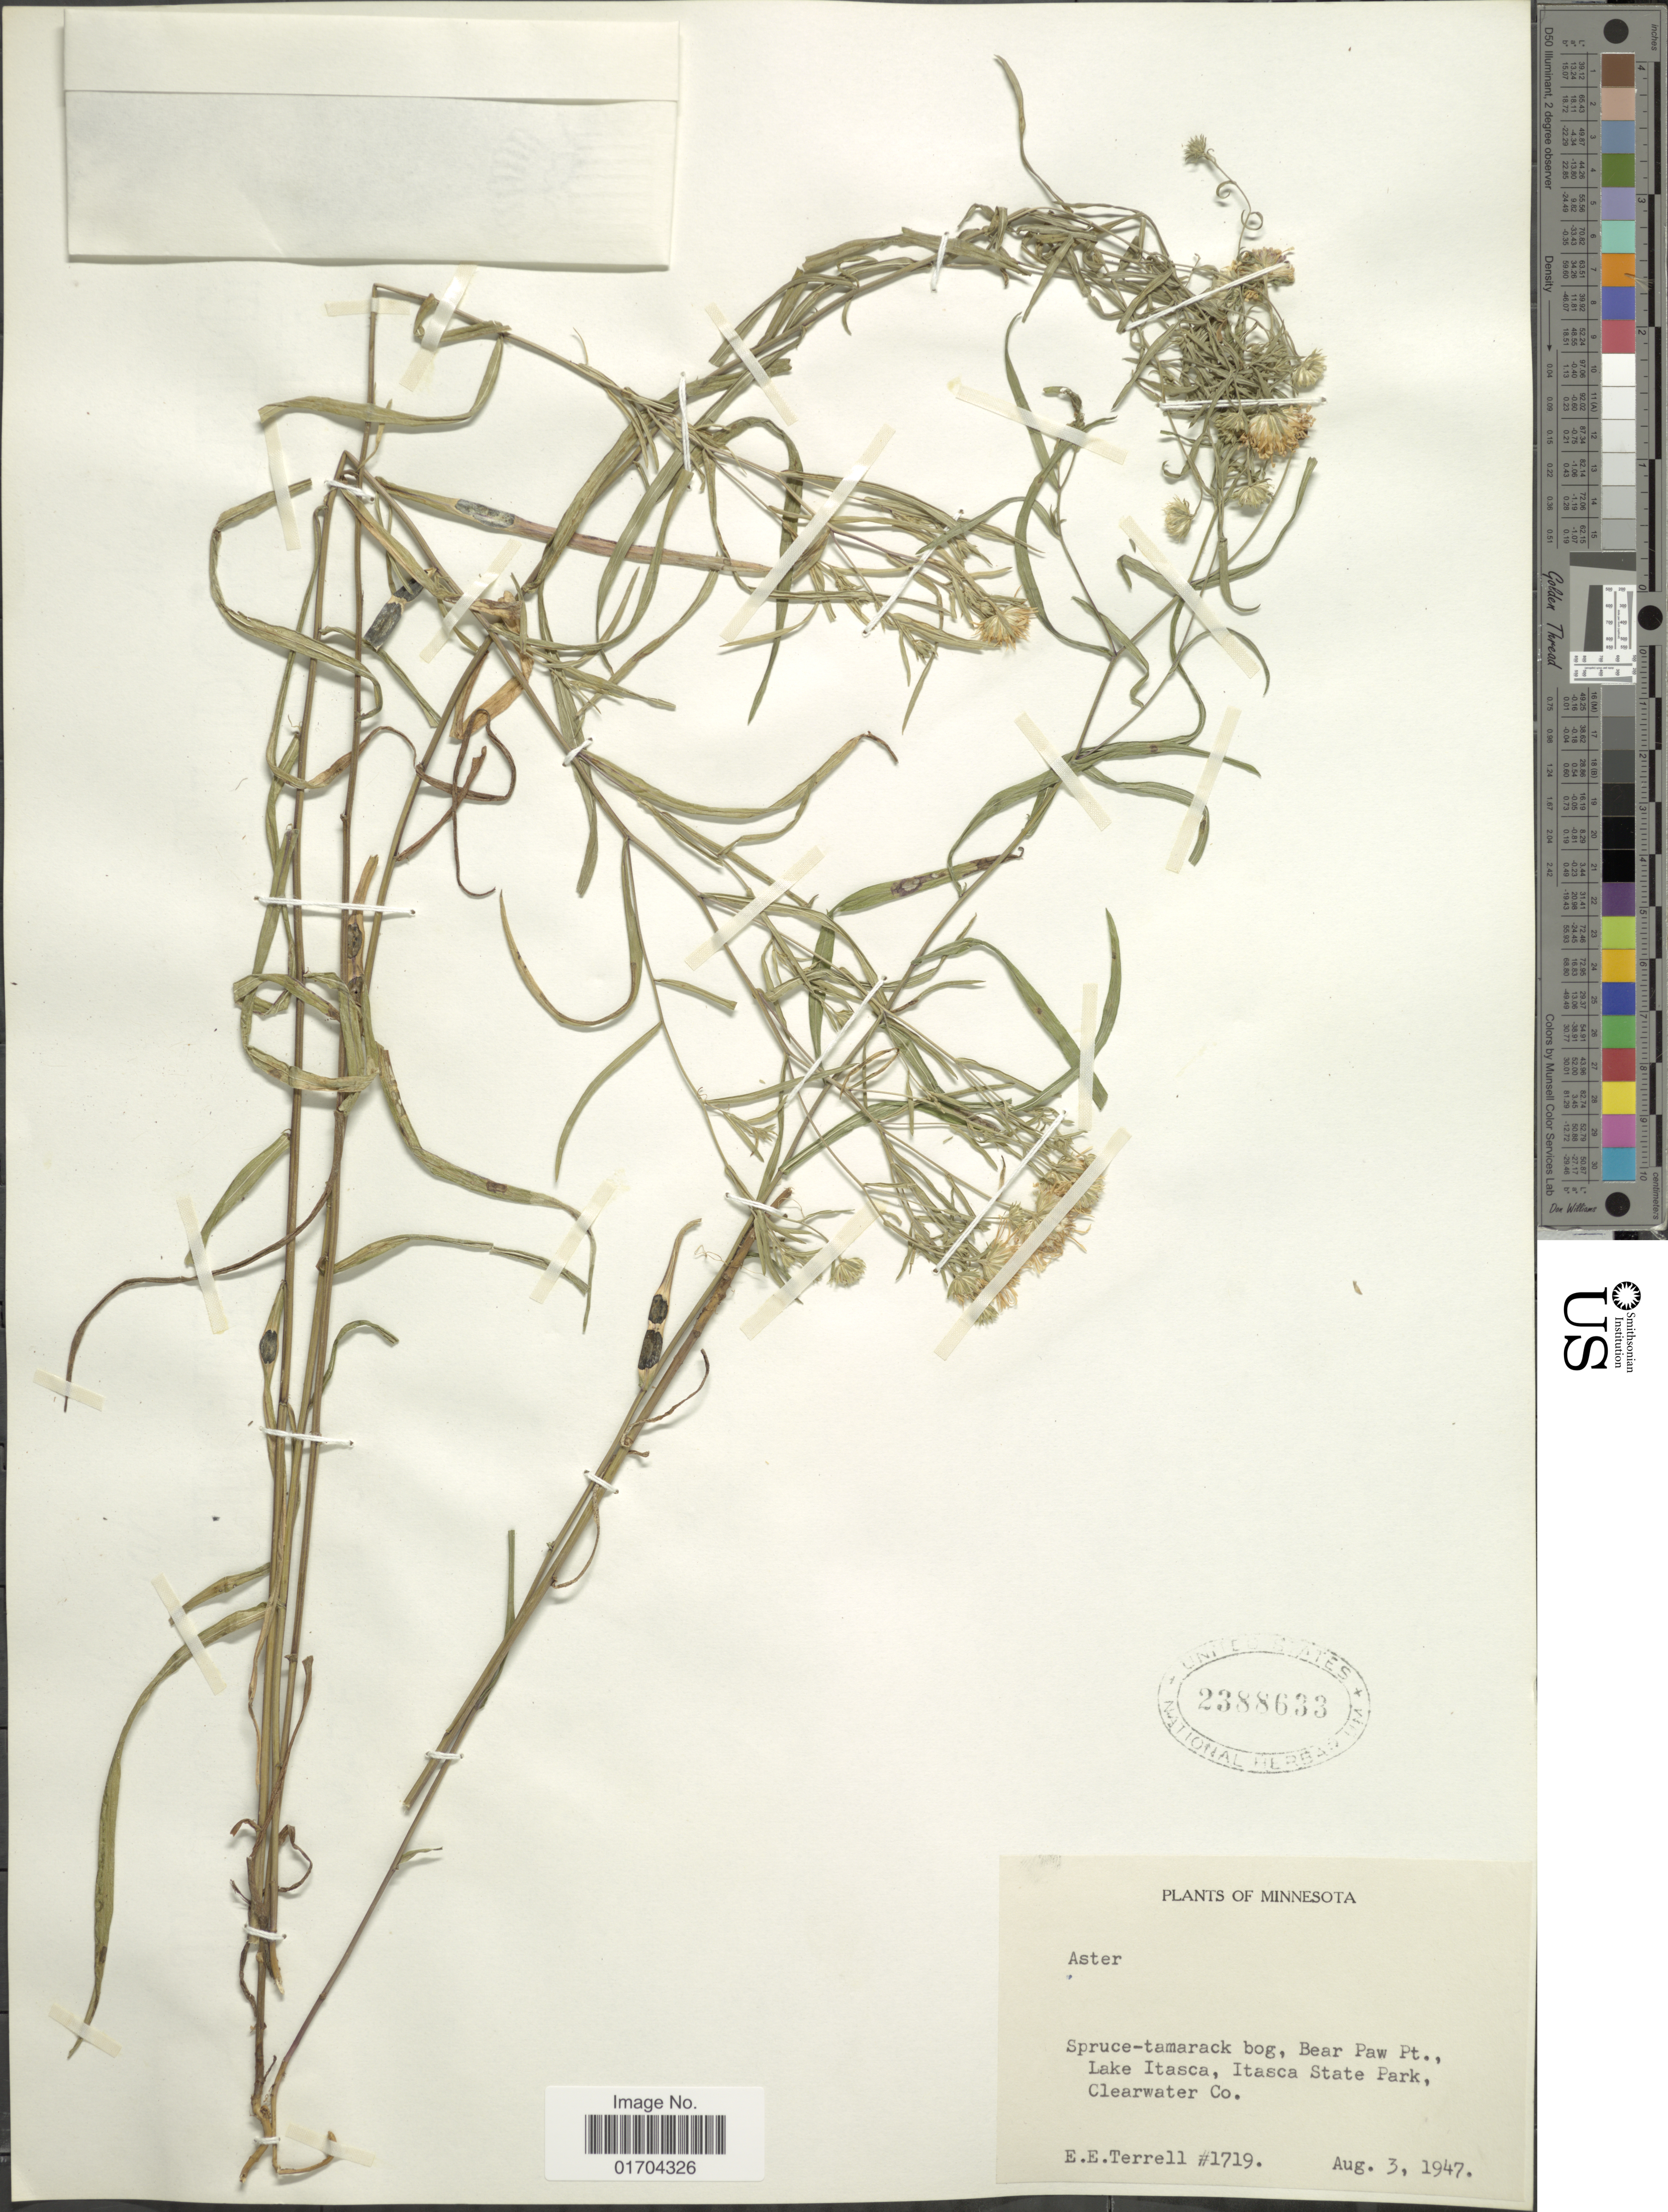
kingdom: Plantae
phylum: Tracheophyta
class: Magnoliopsida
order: Asterales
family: Asteraceae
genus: Symphyotrichum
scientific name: Symphyotrichum sp.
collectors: E. Terrel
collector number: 1719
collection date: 1947-08-03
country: United States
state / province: Minnesota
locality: Lake Itasca, Itasca State Park, Clearwater Co.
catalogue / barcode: US 2388633